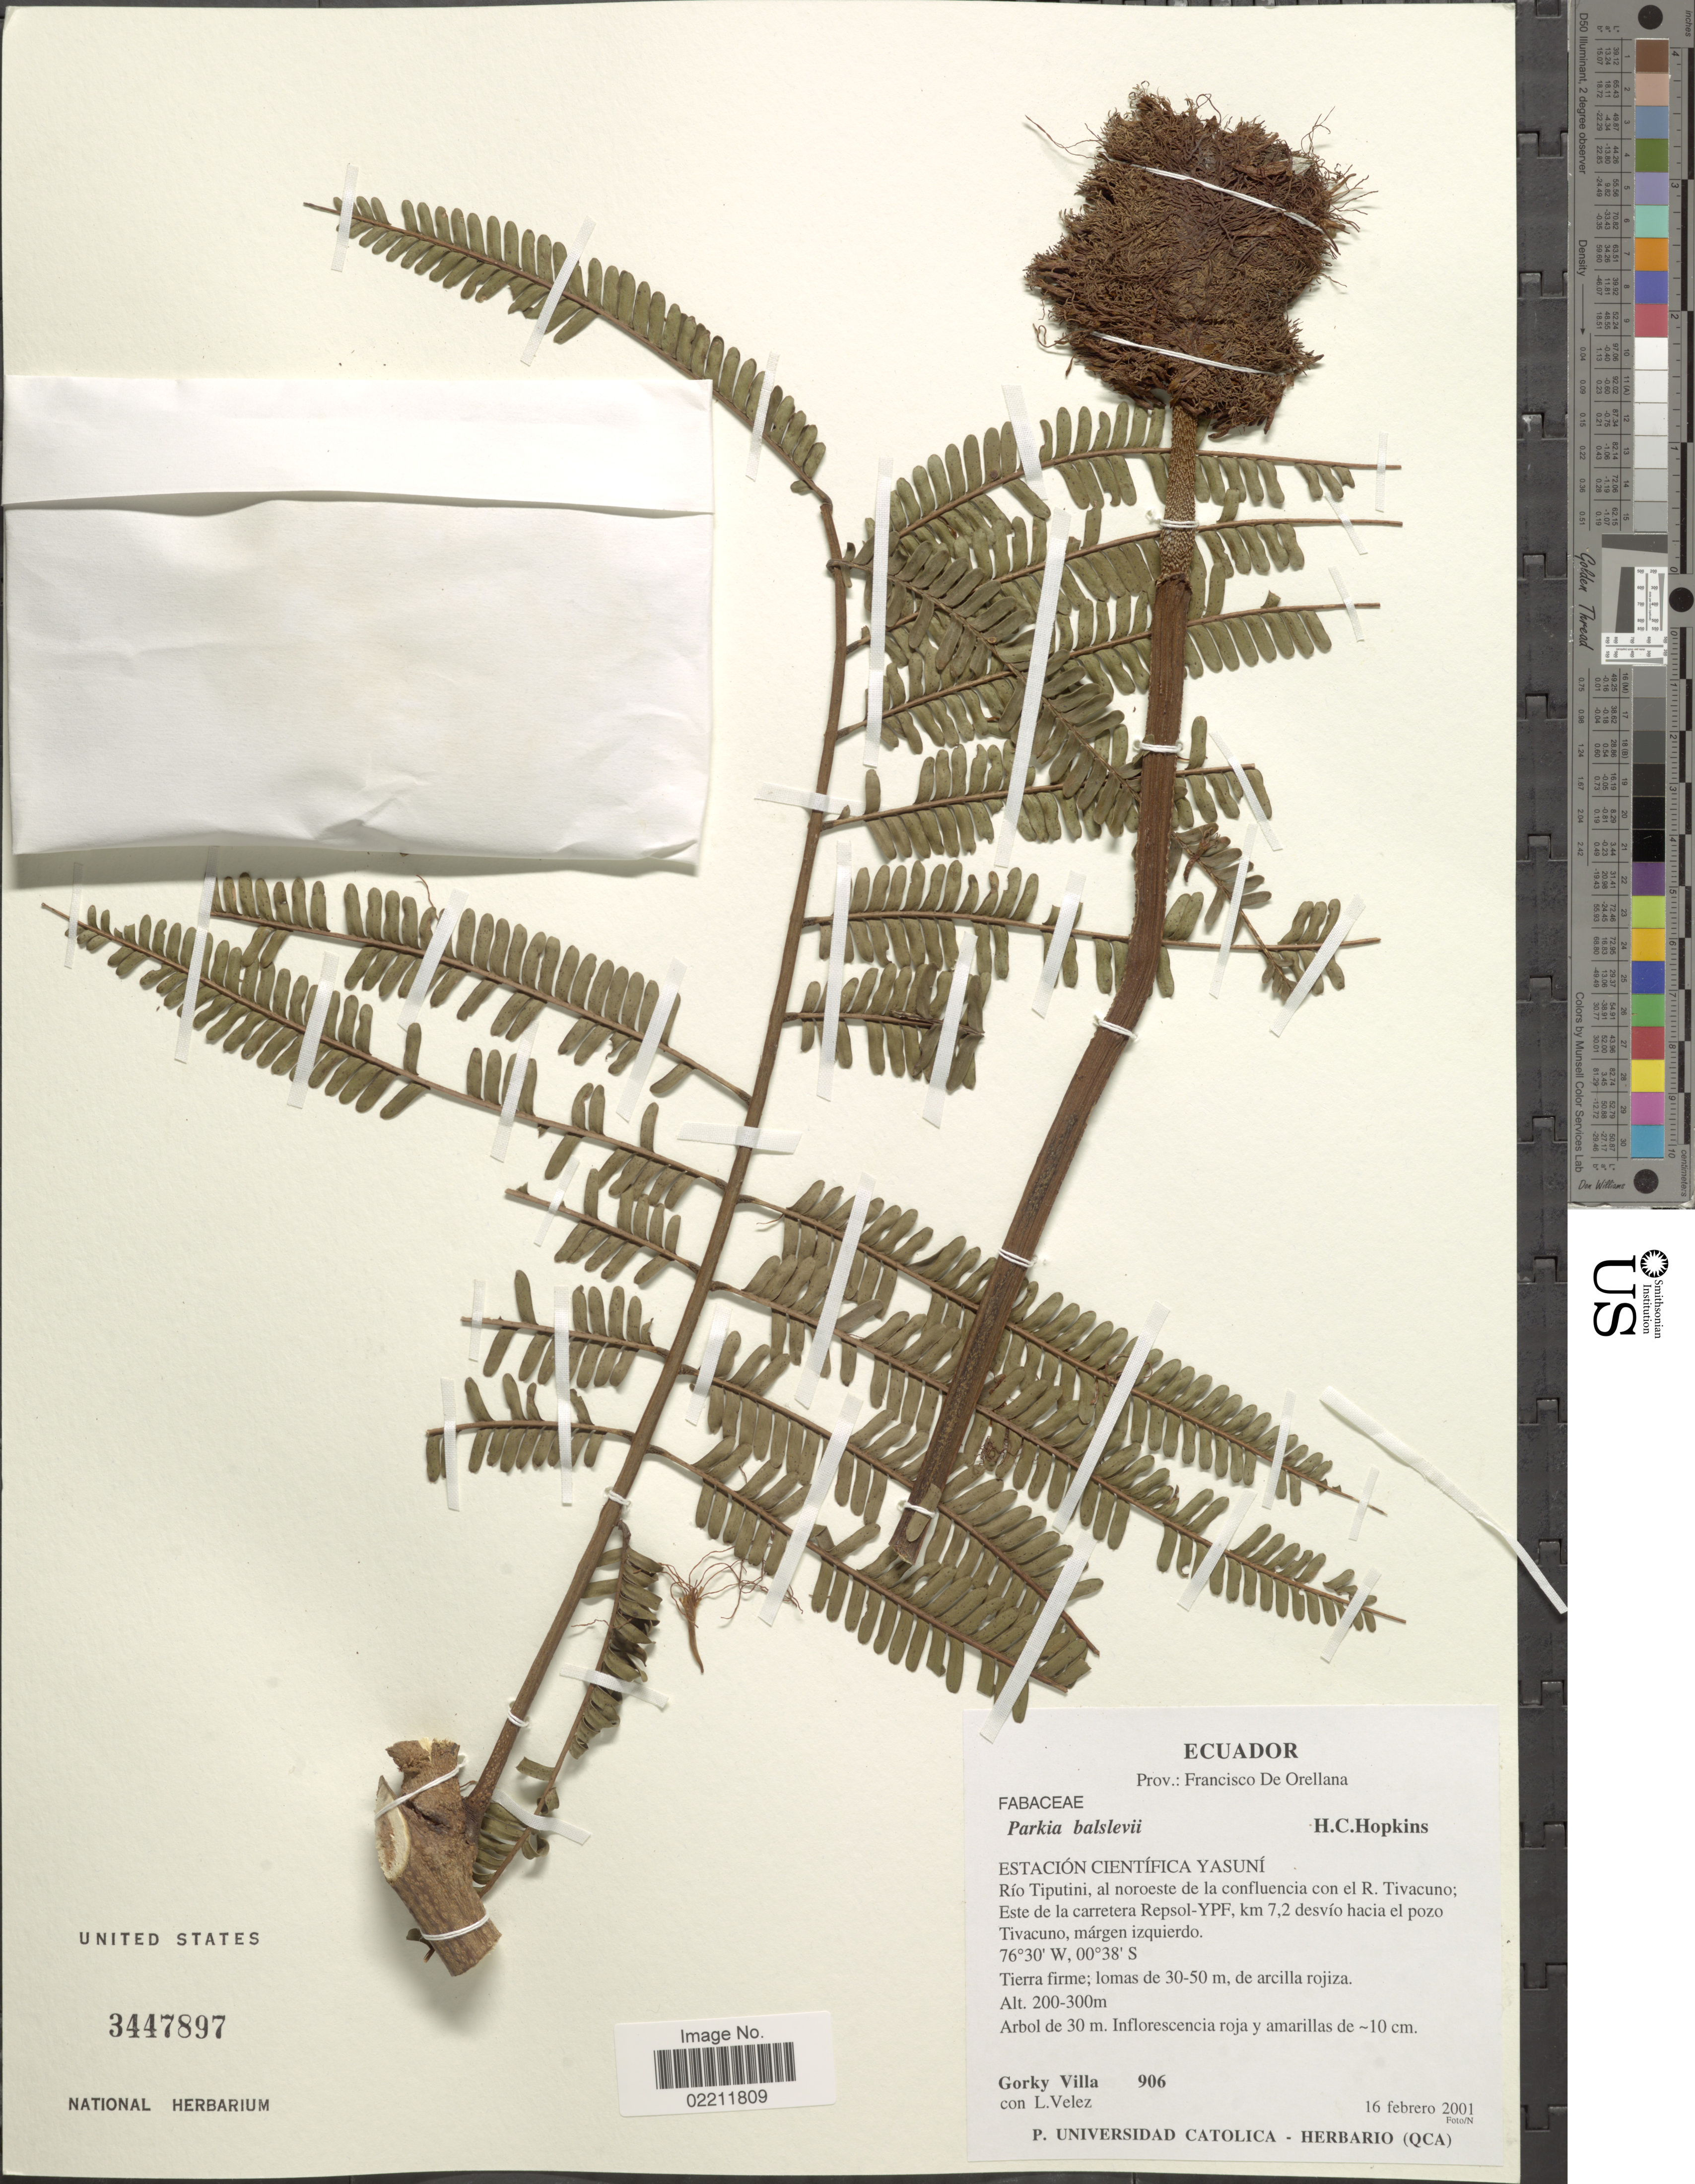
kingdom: Plantae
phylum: Tracheophyta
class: Magnoliopsida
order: Fabales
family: Fabaceae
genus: Parkia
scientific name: Parkia balslevii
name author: H.C. Hopkins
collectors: G. Villa & L. Velez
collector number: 906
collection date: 2001-02-16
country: Ecuador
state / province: Orellana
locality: Prov. Francisco de Orellana. Estacion Cientifica Yasuni, Rio Tiputini, al noroest dela confluencia con el R. Tivacuno. Este de la carretera Repsol -YPF, km 7.2 desvio hacia el pozo Tivacuno, margen izquierdo.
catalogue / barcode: US 3447897